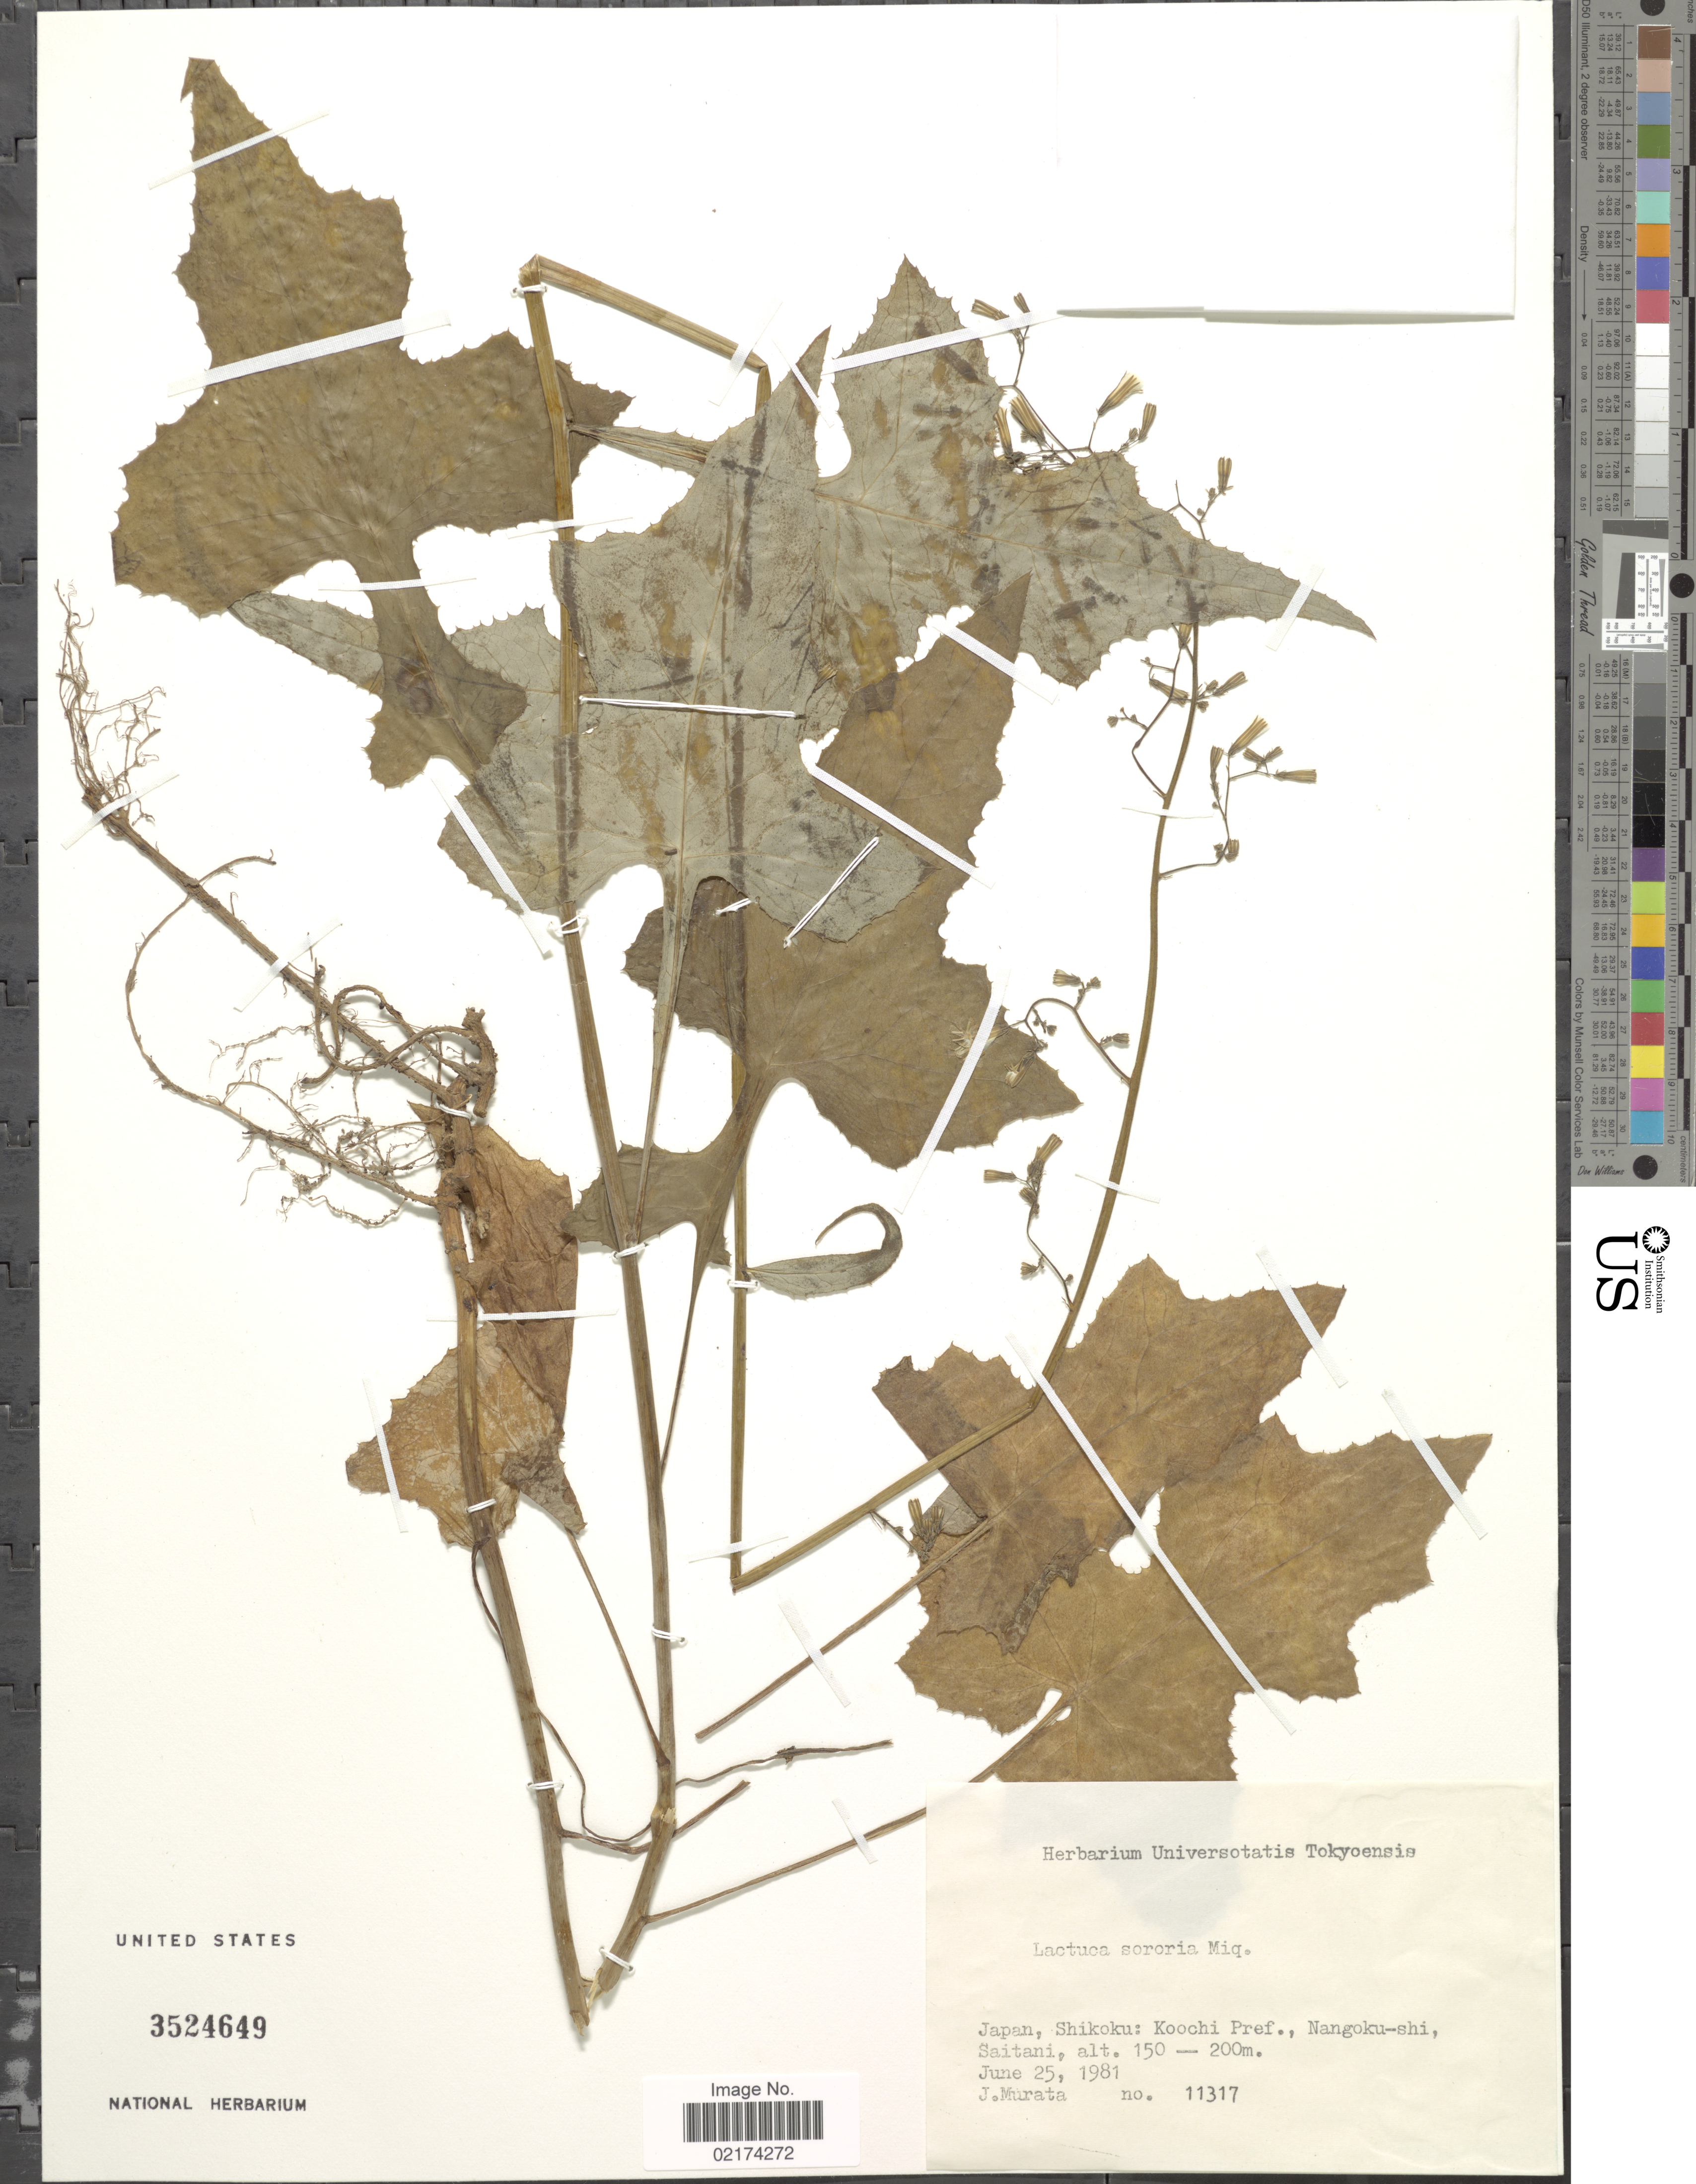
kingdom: Plantae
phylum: Tracheophyta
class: Magnoliopsida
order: Asterales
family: Asteraceae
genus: Paraprenanthes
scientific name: Paraprenanthes sororia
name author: (Miq.) C. Shih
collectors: J. Murata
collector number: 11317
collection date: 1981-06-25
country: Japan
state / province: Koti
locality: Shikoku, Koochi Pref., Nangoku-shi, Saitani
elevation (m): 150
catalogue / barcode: US 3524649